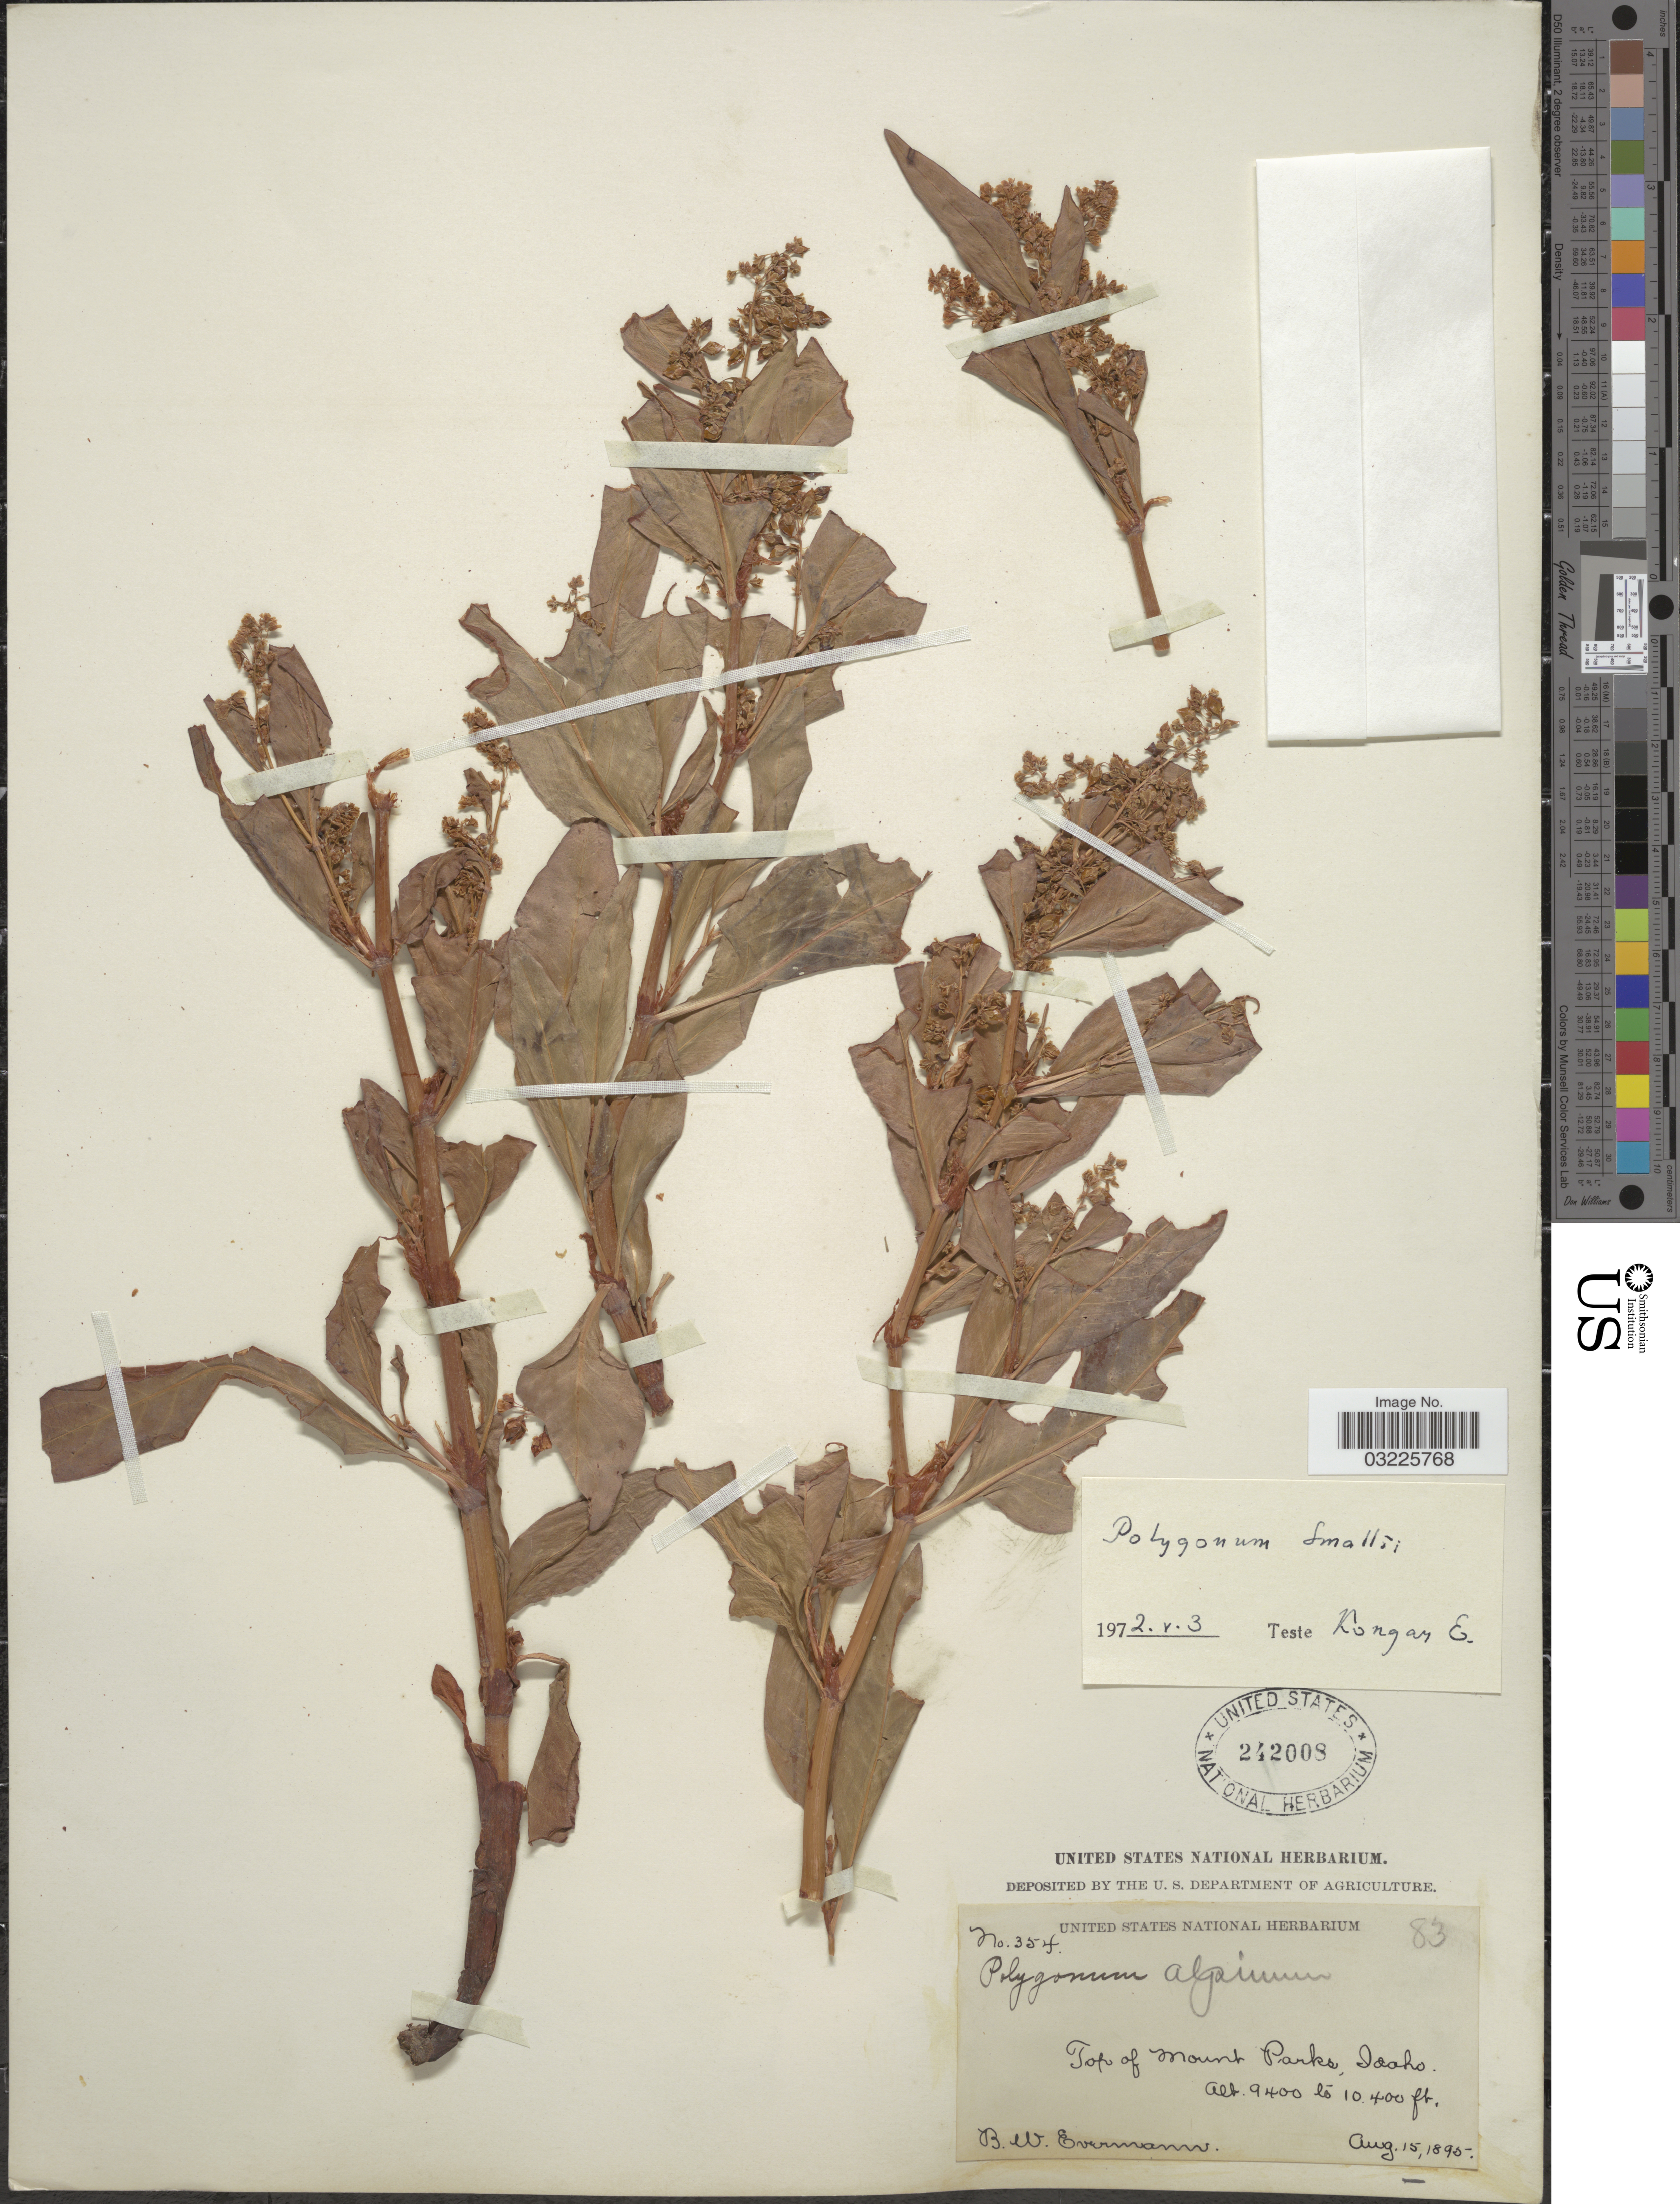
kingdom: Plantae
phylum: Tracheophyta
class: Magnoliopsida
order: Caryophyllales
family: Polygonaceae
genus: Koenigia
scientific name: Koenigia phytolaccifolia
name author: (Meisn. ex Small) T.M. Schust. & Reveal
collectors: B. W. Evermann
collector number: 354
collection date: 1895-08-15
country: United States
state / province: Idaho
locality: Top of Mount Parks.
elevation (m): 2865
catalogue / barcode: US 242008